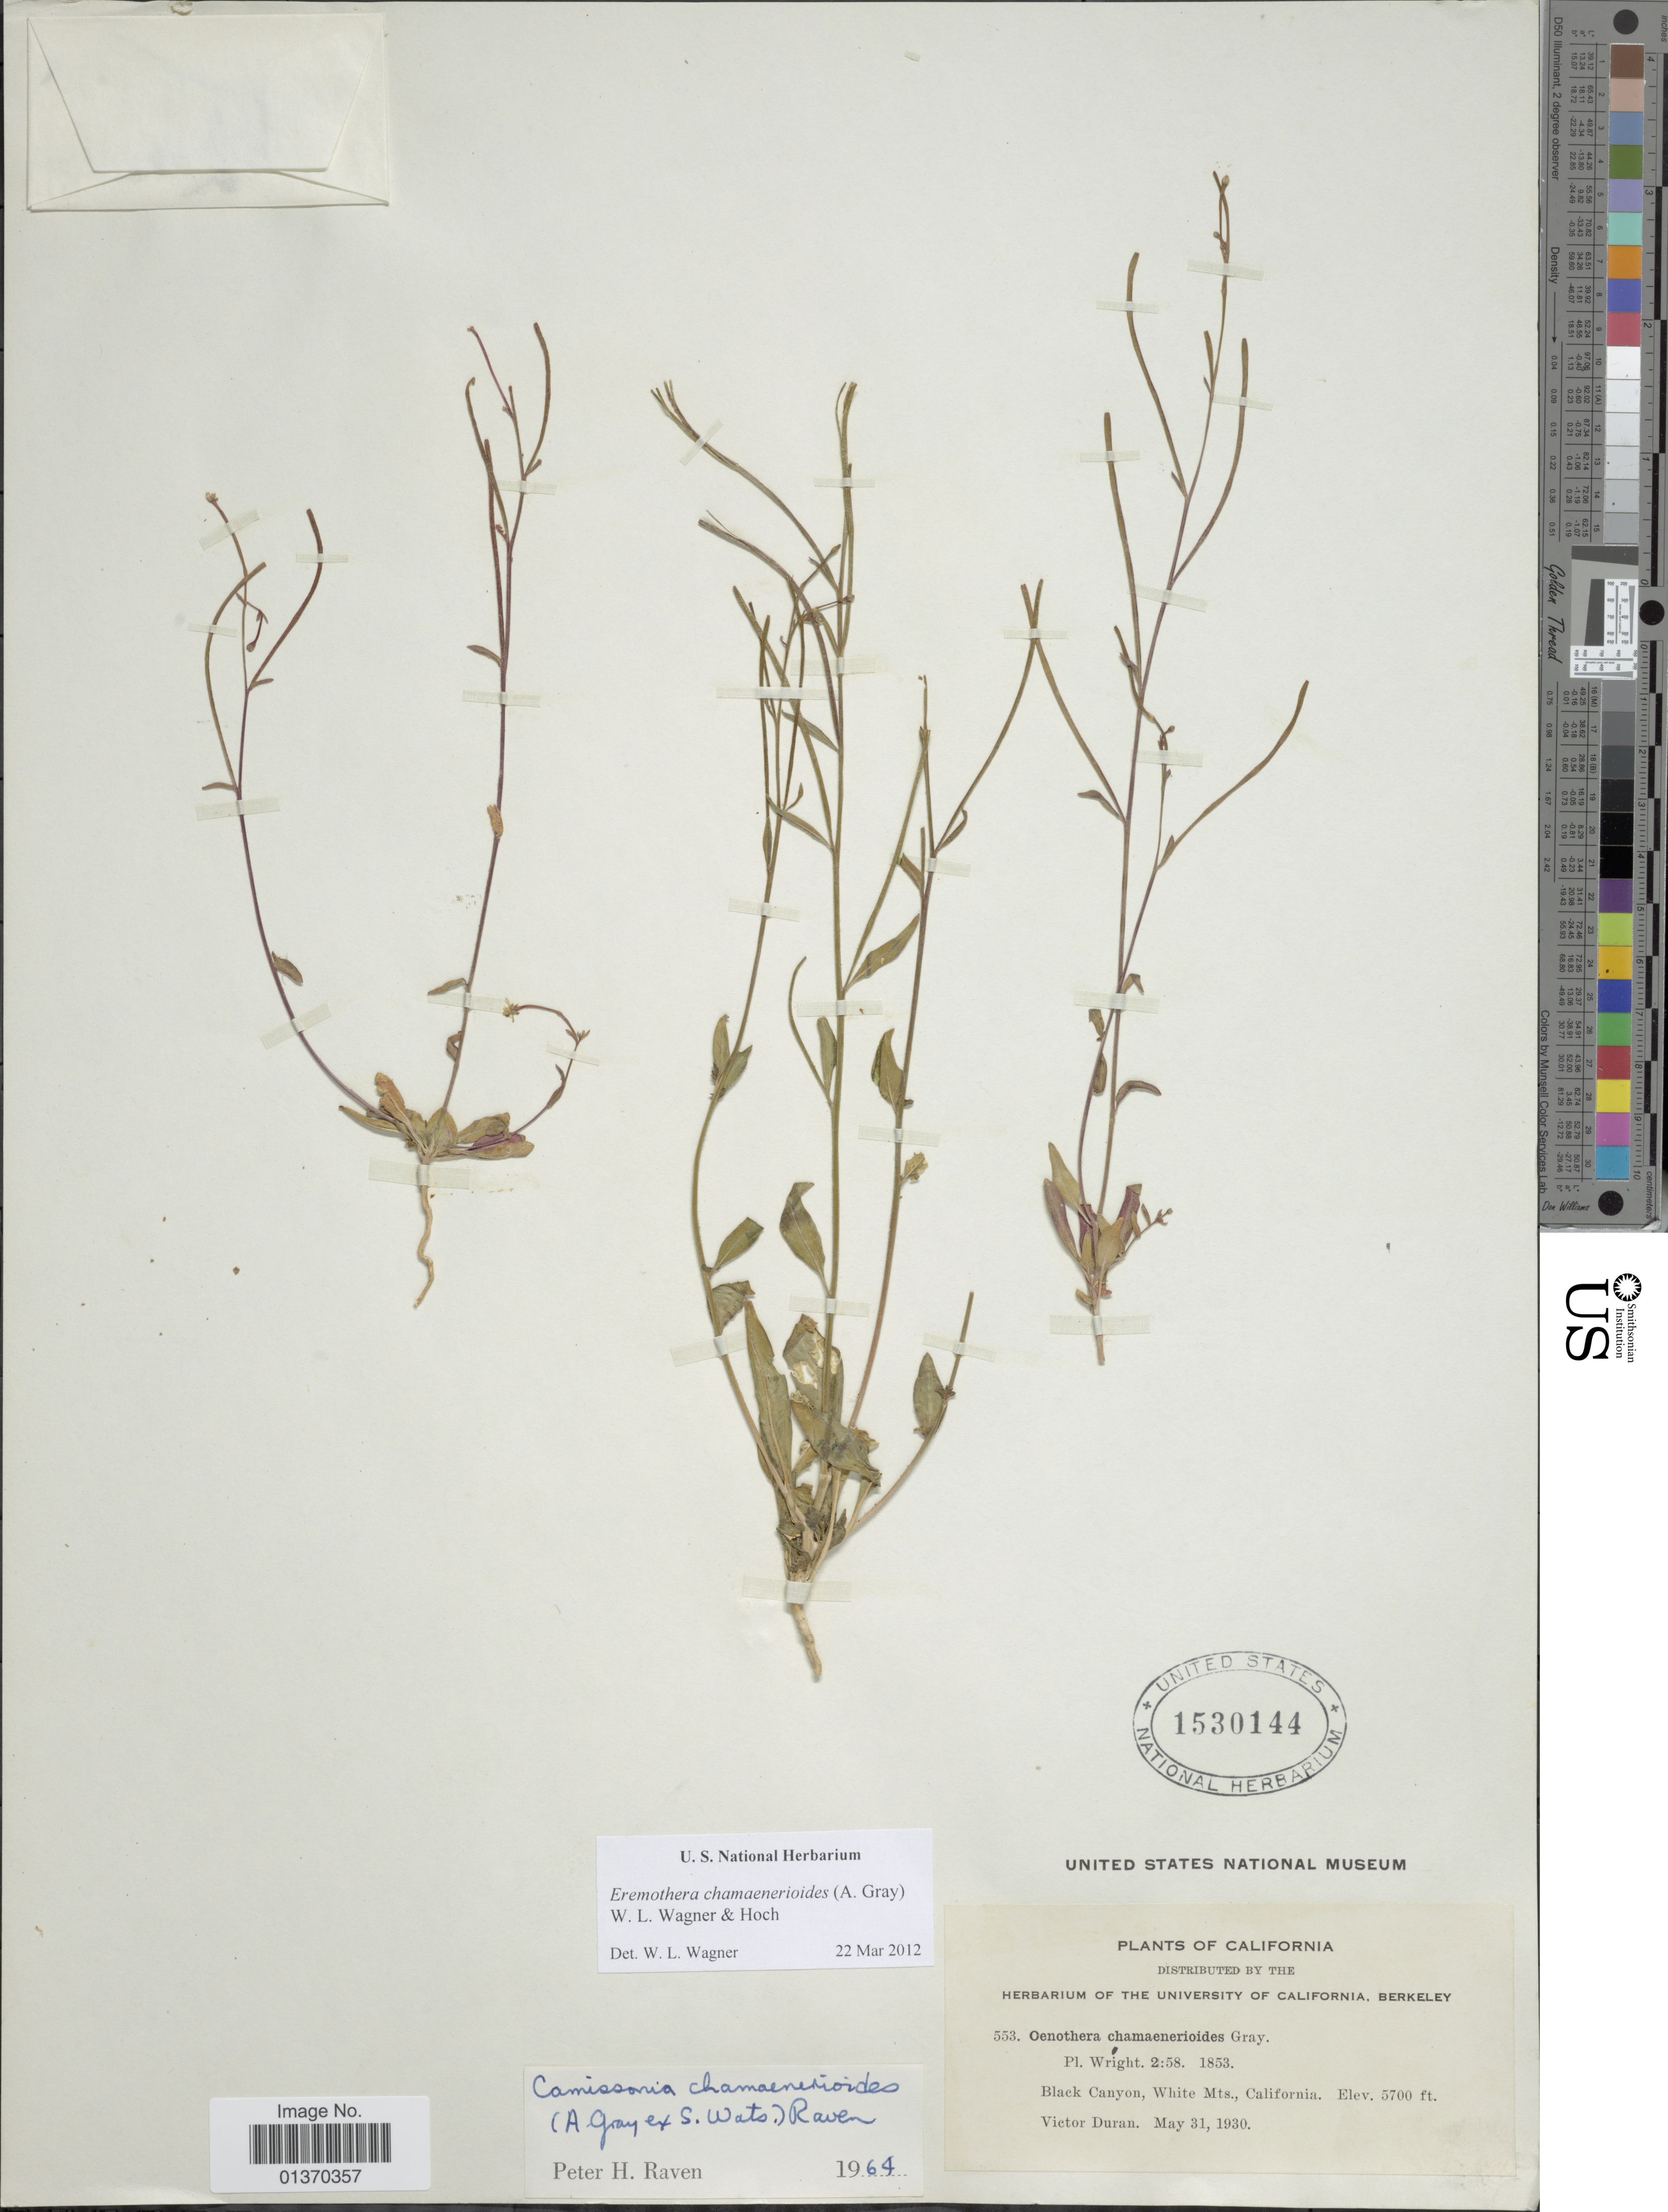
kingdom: Plantae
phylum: Tracheophyta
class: Magnoliopsida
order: Myrtales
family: Onagraceae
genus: Eremothera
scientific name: Eremothera chamaenerioides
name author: (A. Gray) W.L. Wagner & Hoch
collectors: V. Duran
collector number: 553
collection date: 1930-05-31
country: United States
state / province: California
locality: Black Canyon, White Mts.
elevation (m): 1737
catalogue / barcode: US 1530144